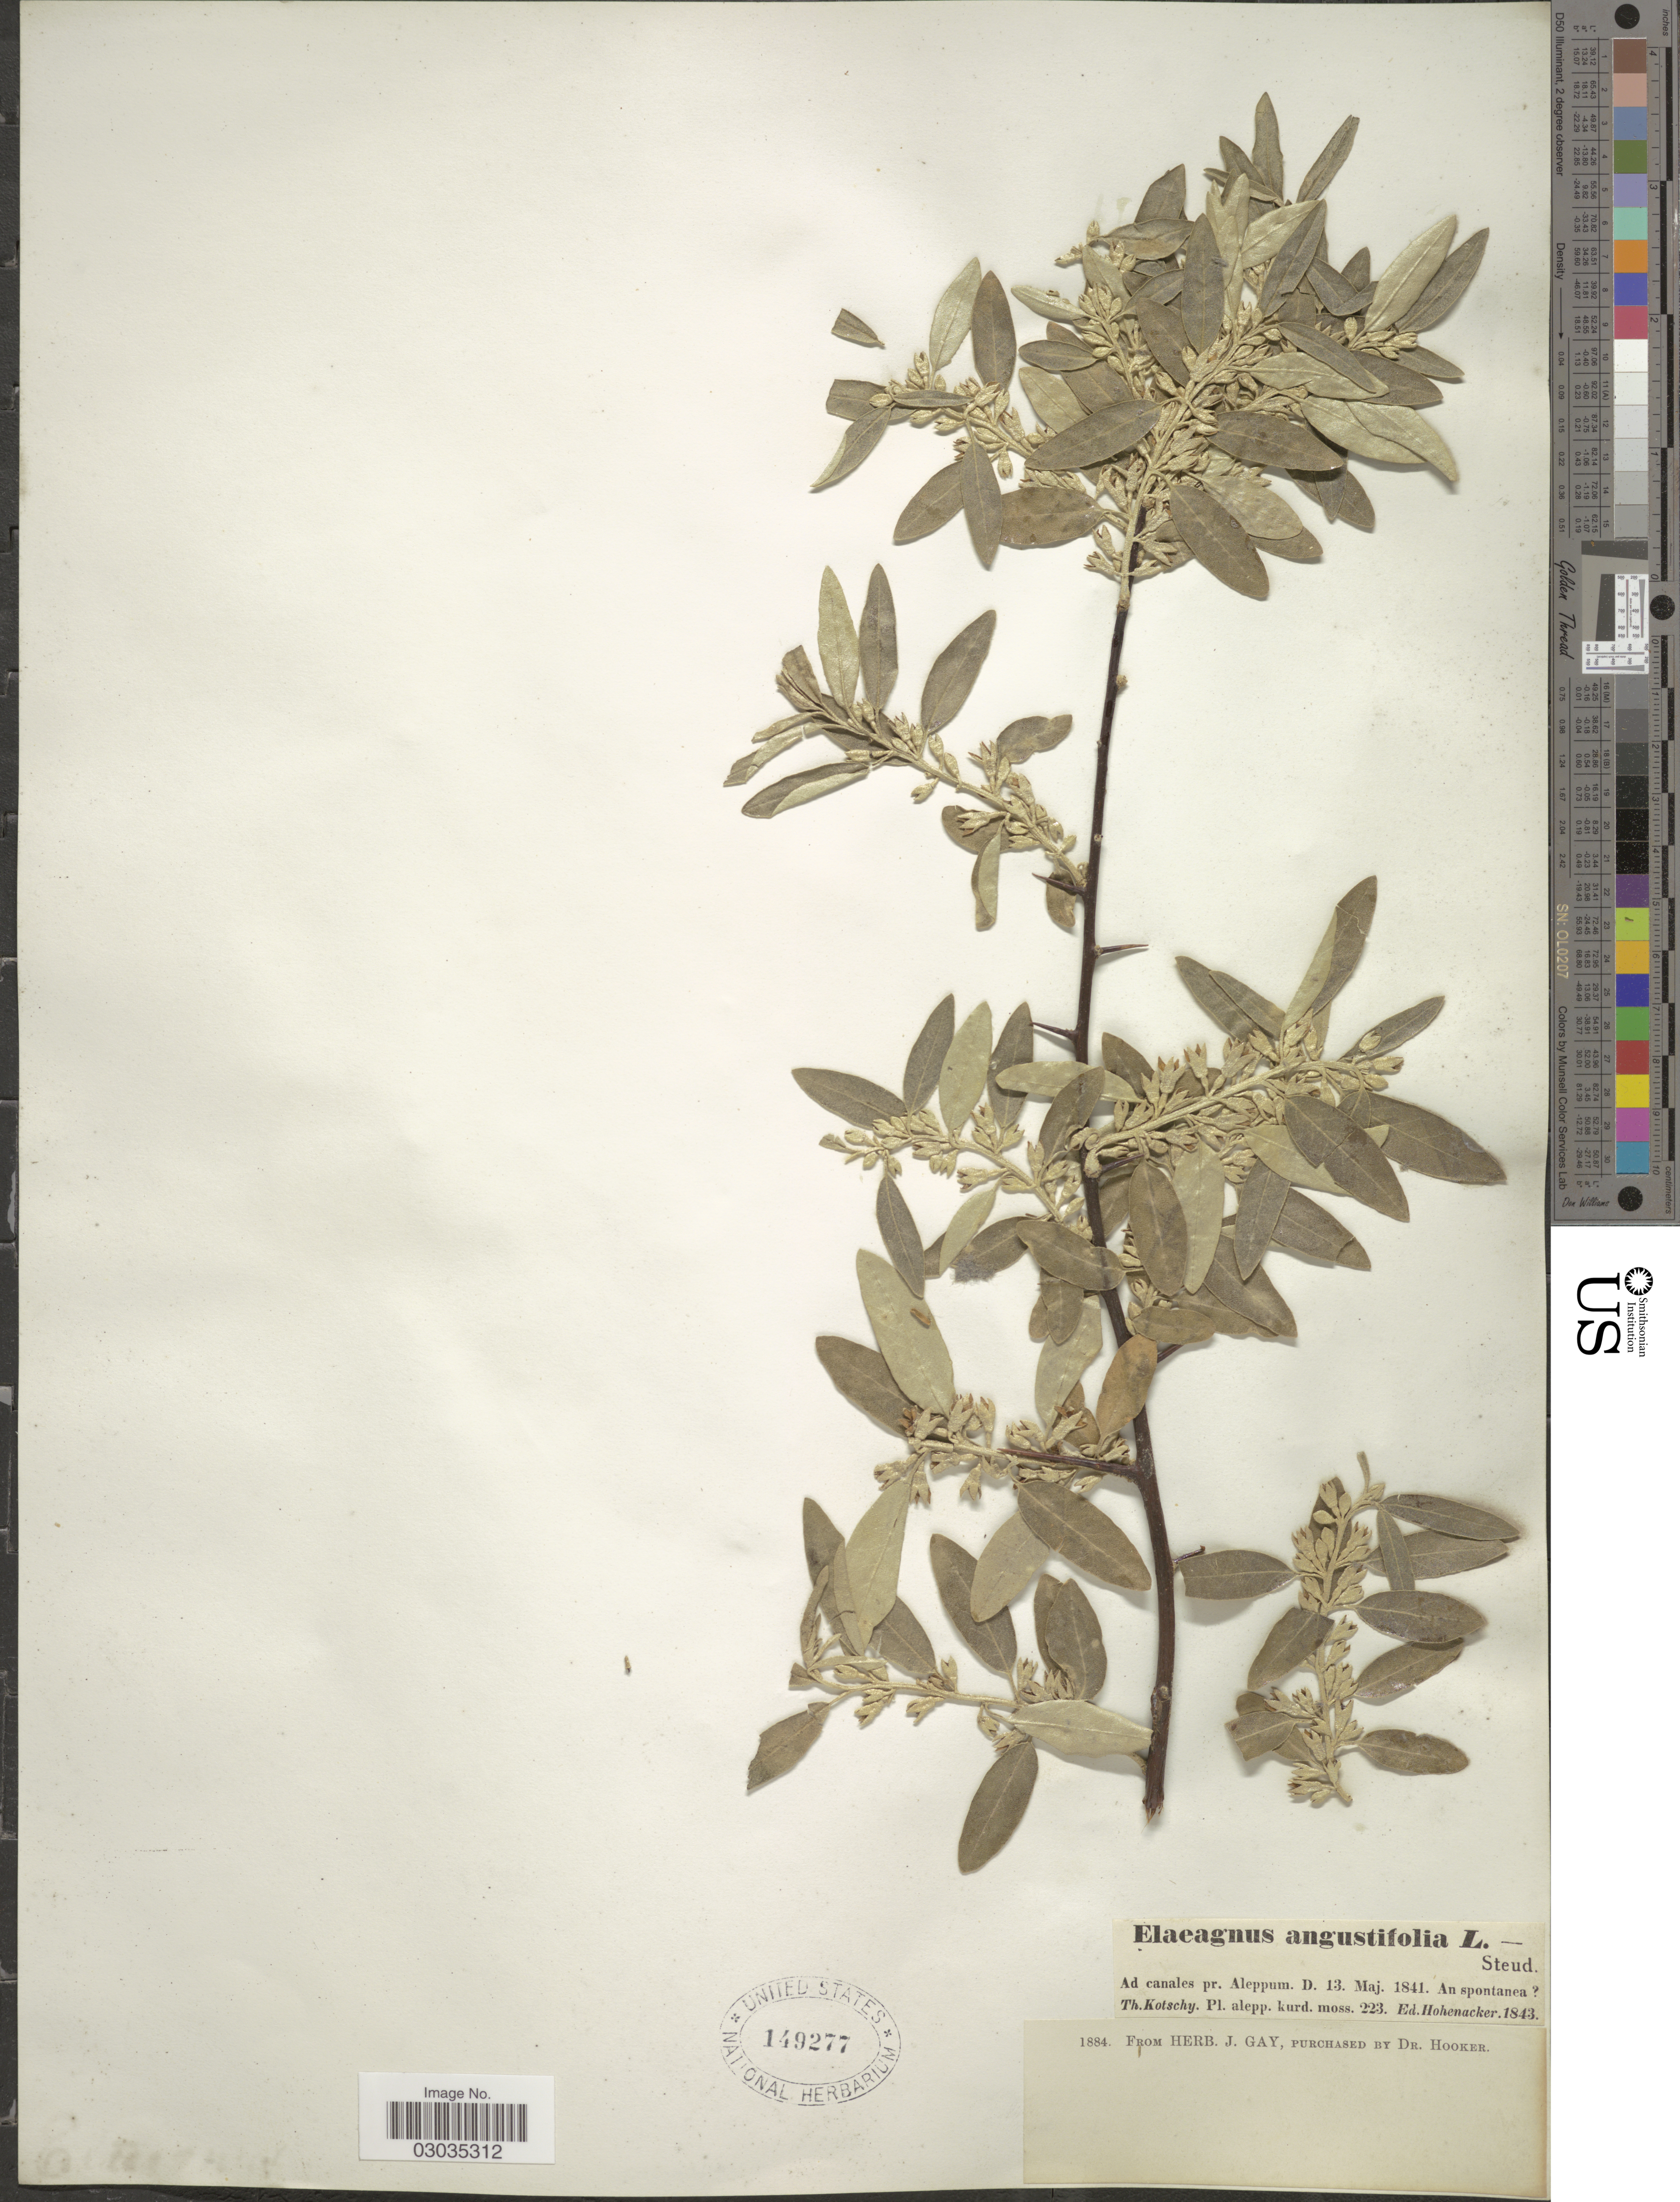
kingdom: Plantae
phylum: Tracheophyta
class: Magnoliopsida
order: Rosales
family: Elaeagnaceae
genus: Elaeagnus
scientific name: Elaeagnus angustifolia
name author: L.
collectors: K. G. Kotschy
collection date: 1841-05-13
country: Syria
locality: Ad canales pr. Aleppum.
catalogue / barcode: US 149277